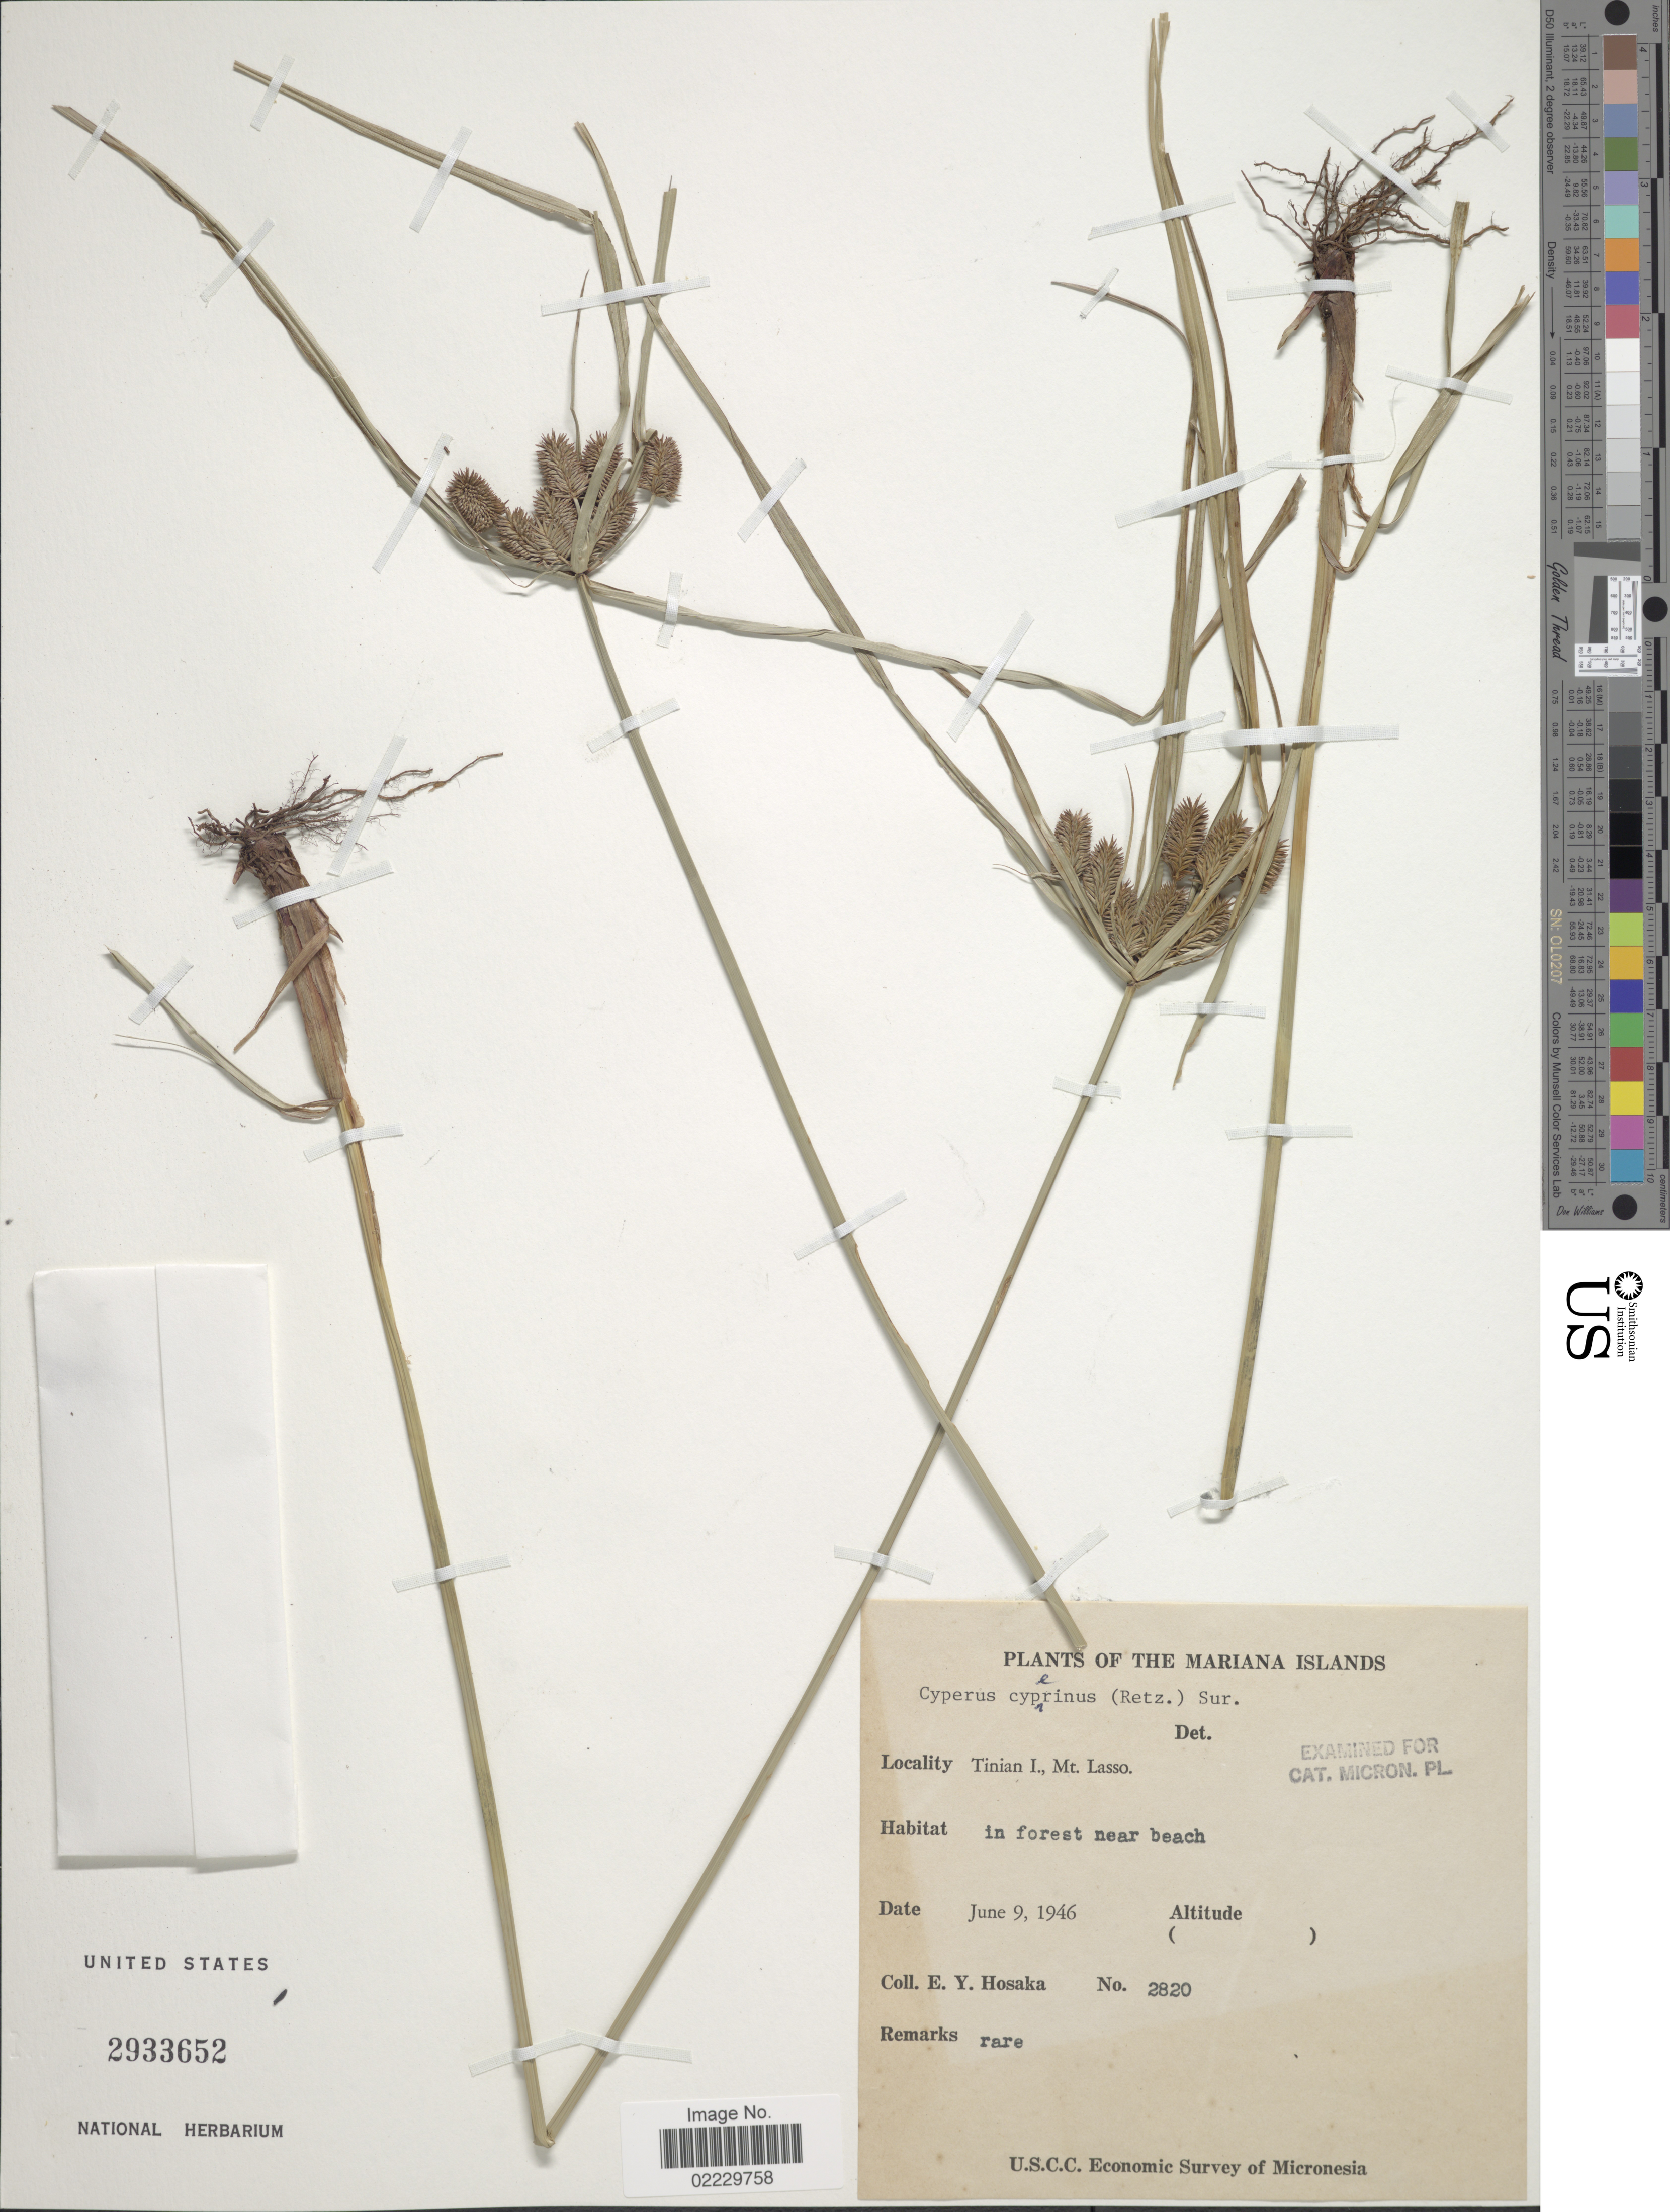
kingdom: Plantae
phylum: Tracheophyta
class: Liliopsida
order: Poales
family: Cyperaceae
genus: Cyperus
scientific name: Cyperus cyperinus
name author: (Retz.) Valck. Sur.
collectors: E. Y. Hosaka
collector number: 2820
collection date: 1946-06-09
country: Northern Mariana Islands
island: Tinian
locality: Tinian., Mt. Lasso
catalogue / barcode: US 2933652